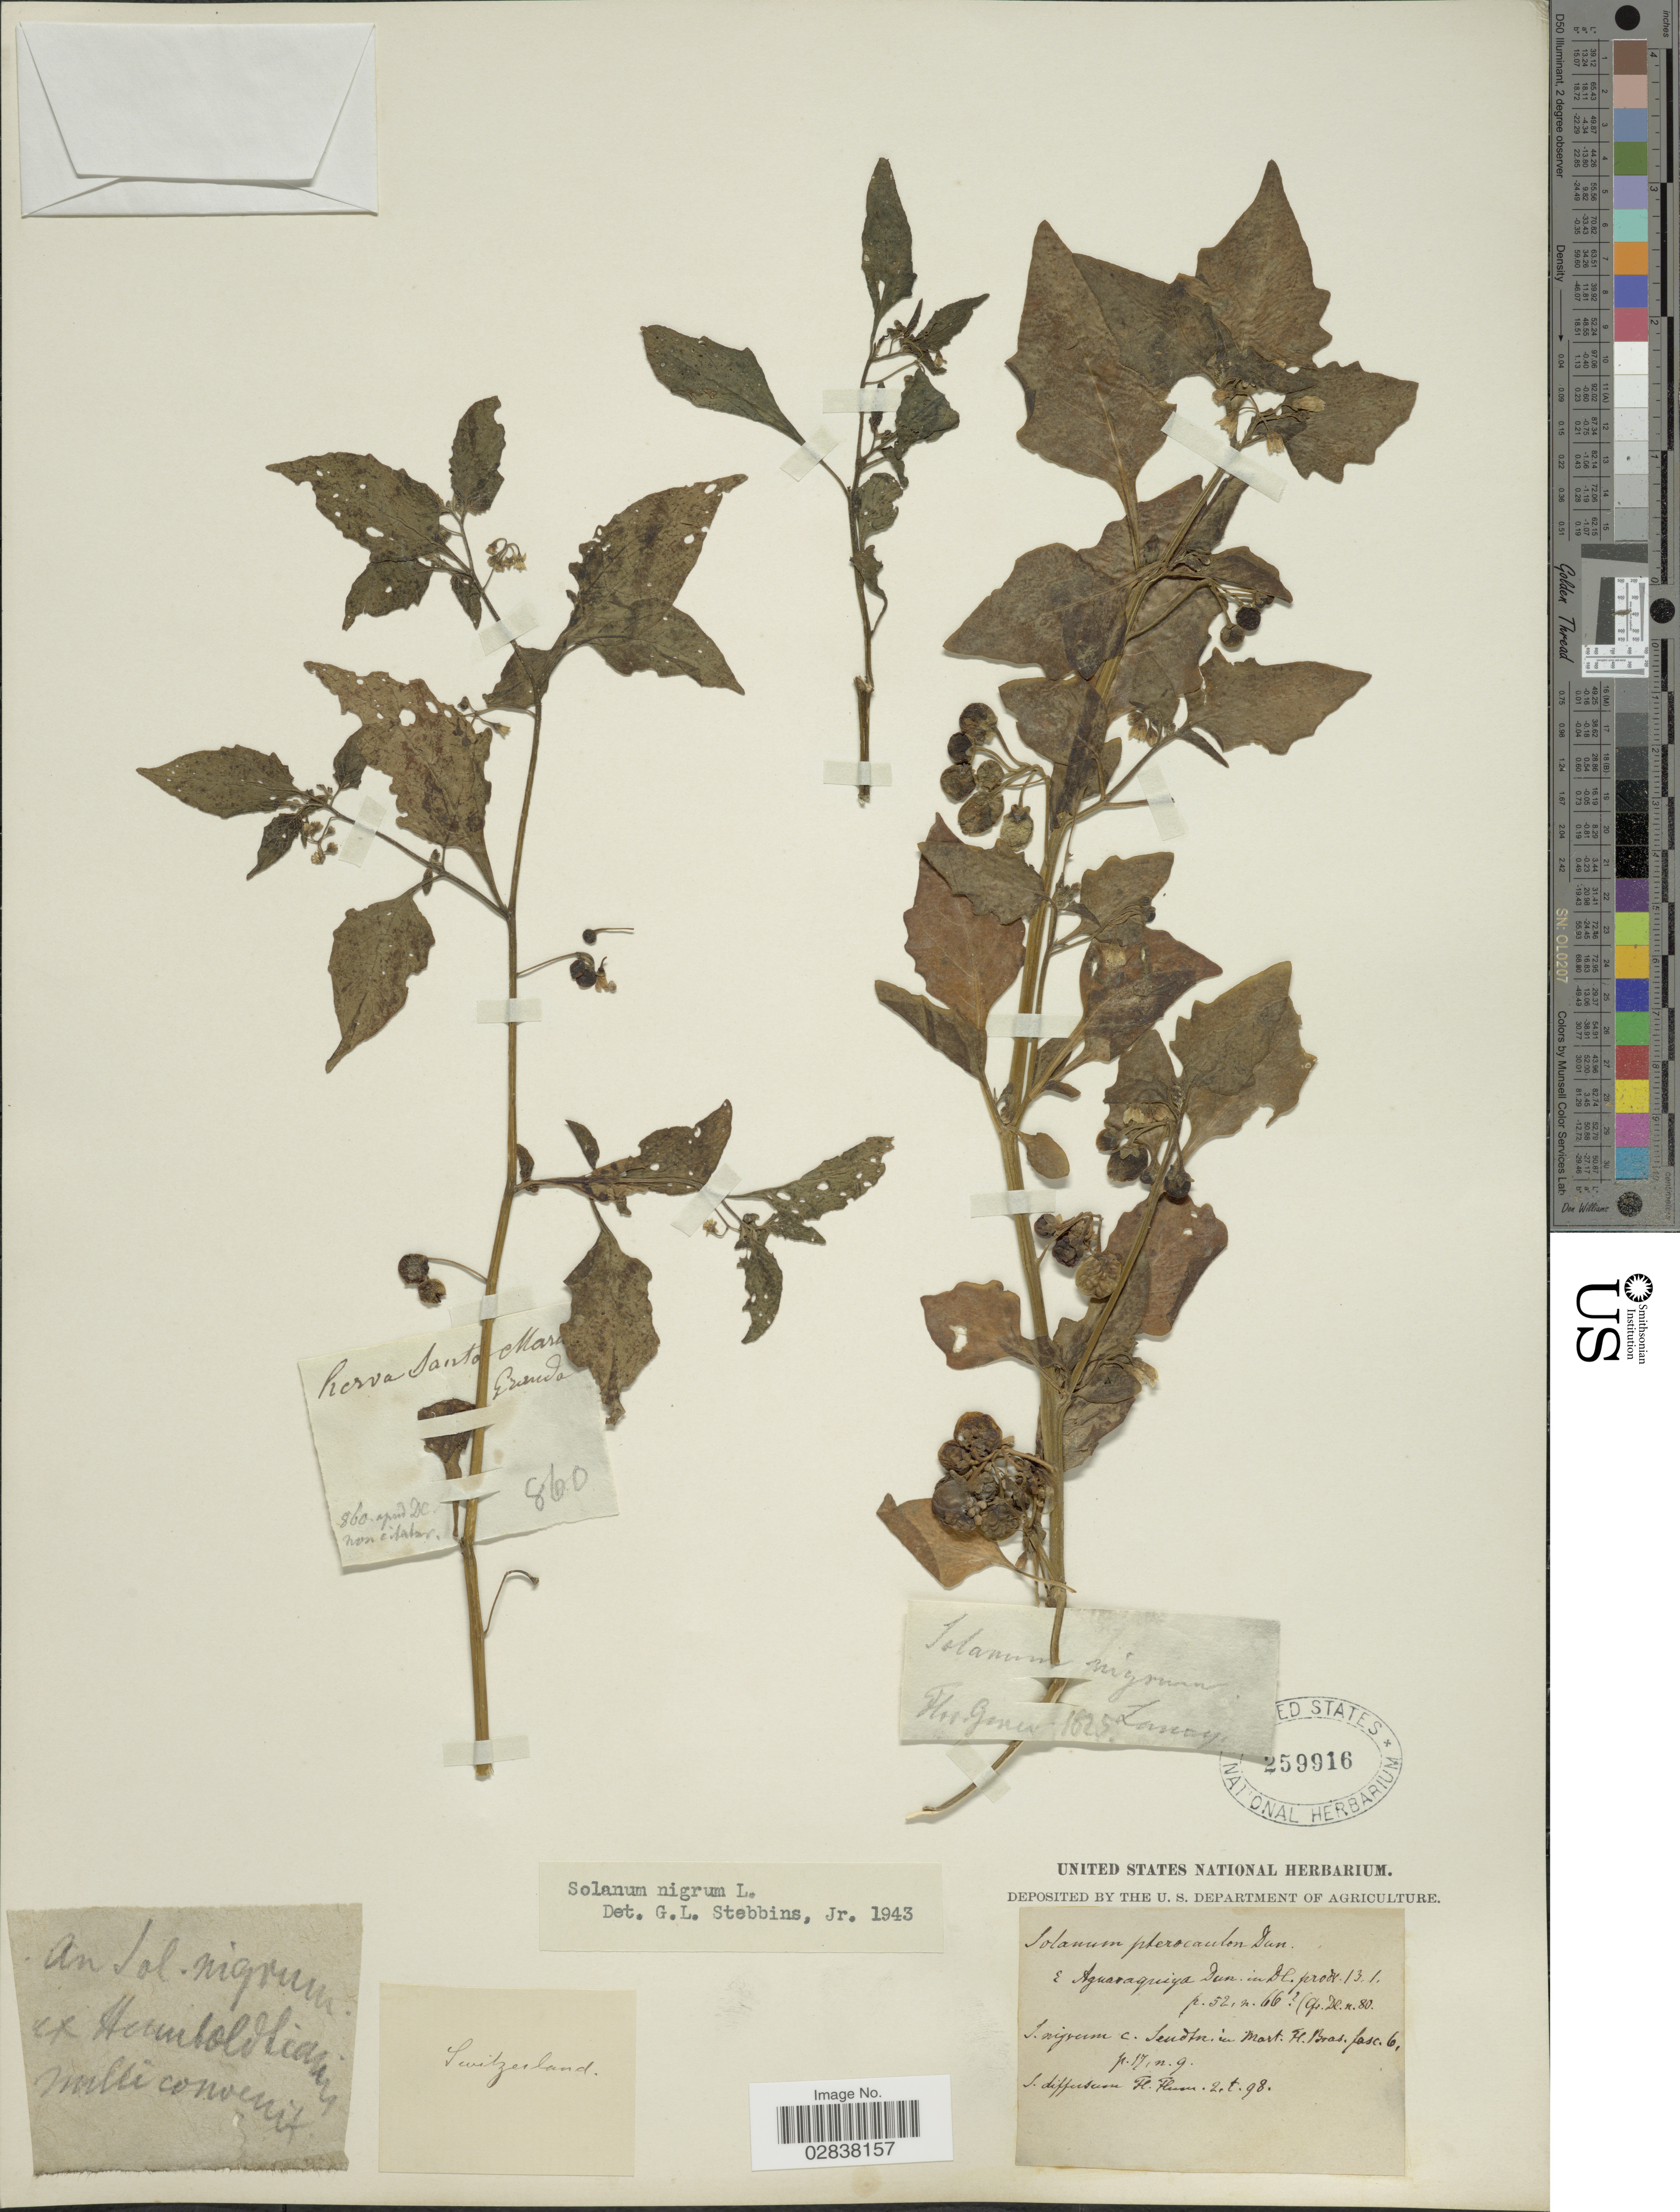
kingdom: Plantae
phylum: Tracheophyta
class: Magnoliopsida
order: Solanales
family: Solanaceae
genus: Solanum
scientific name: Solanum nigrum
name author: L.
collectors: ex herb. United States National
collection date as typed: Transcribed d/m/y: 2/3/98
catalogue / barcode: US 259916